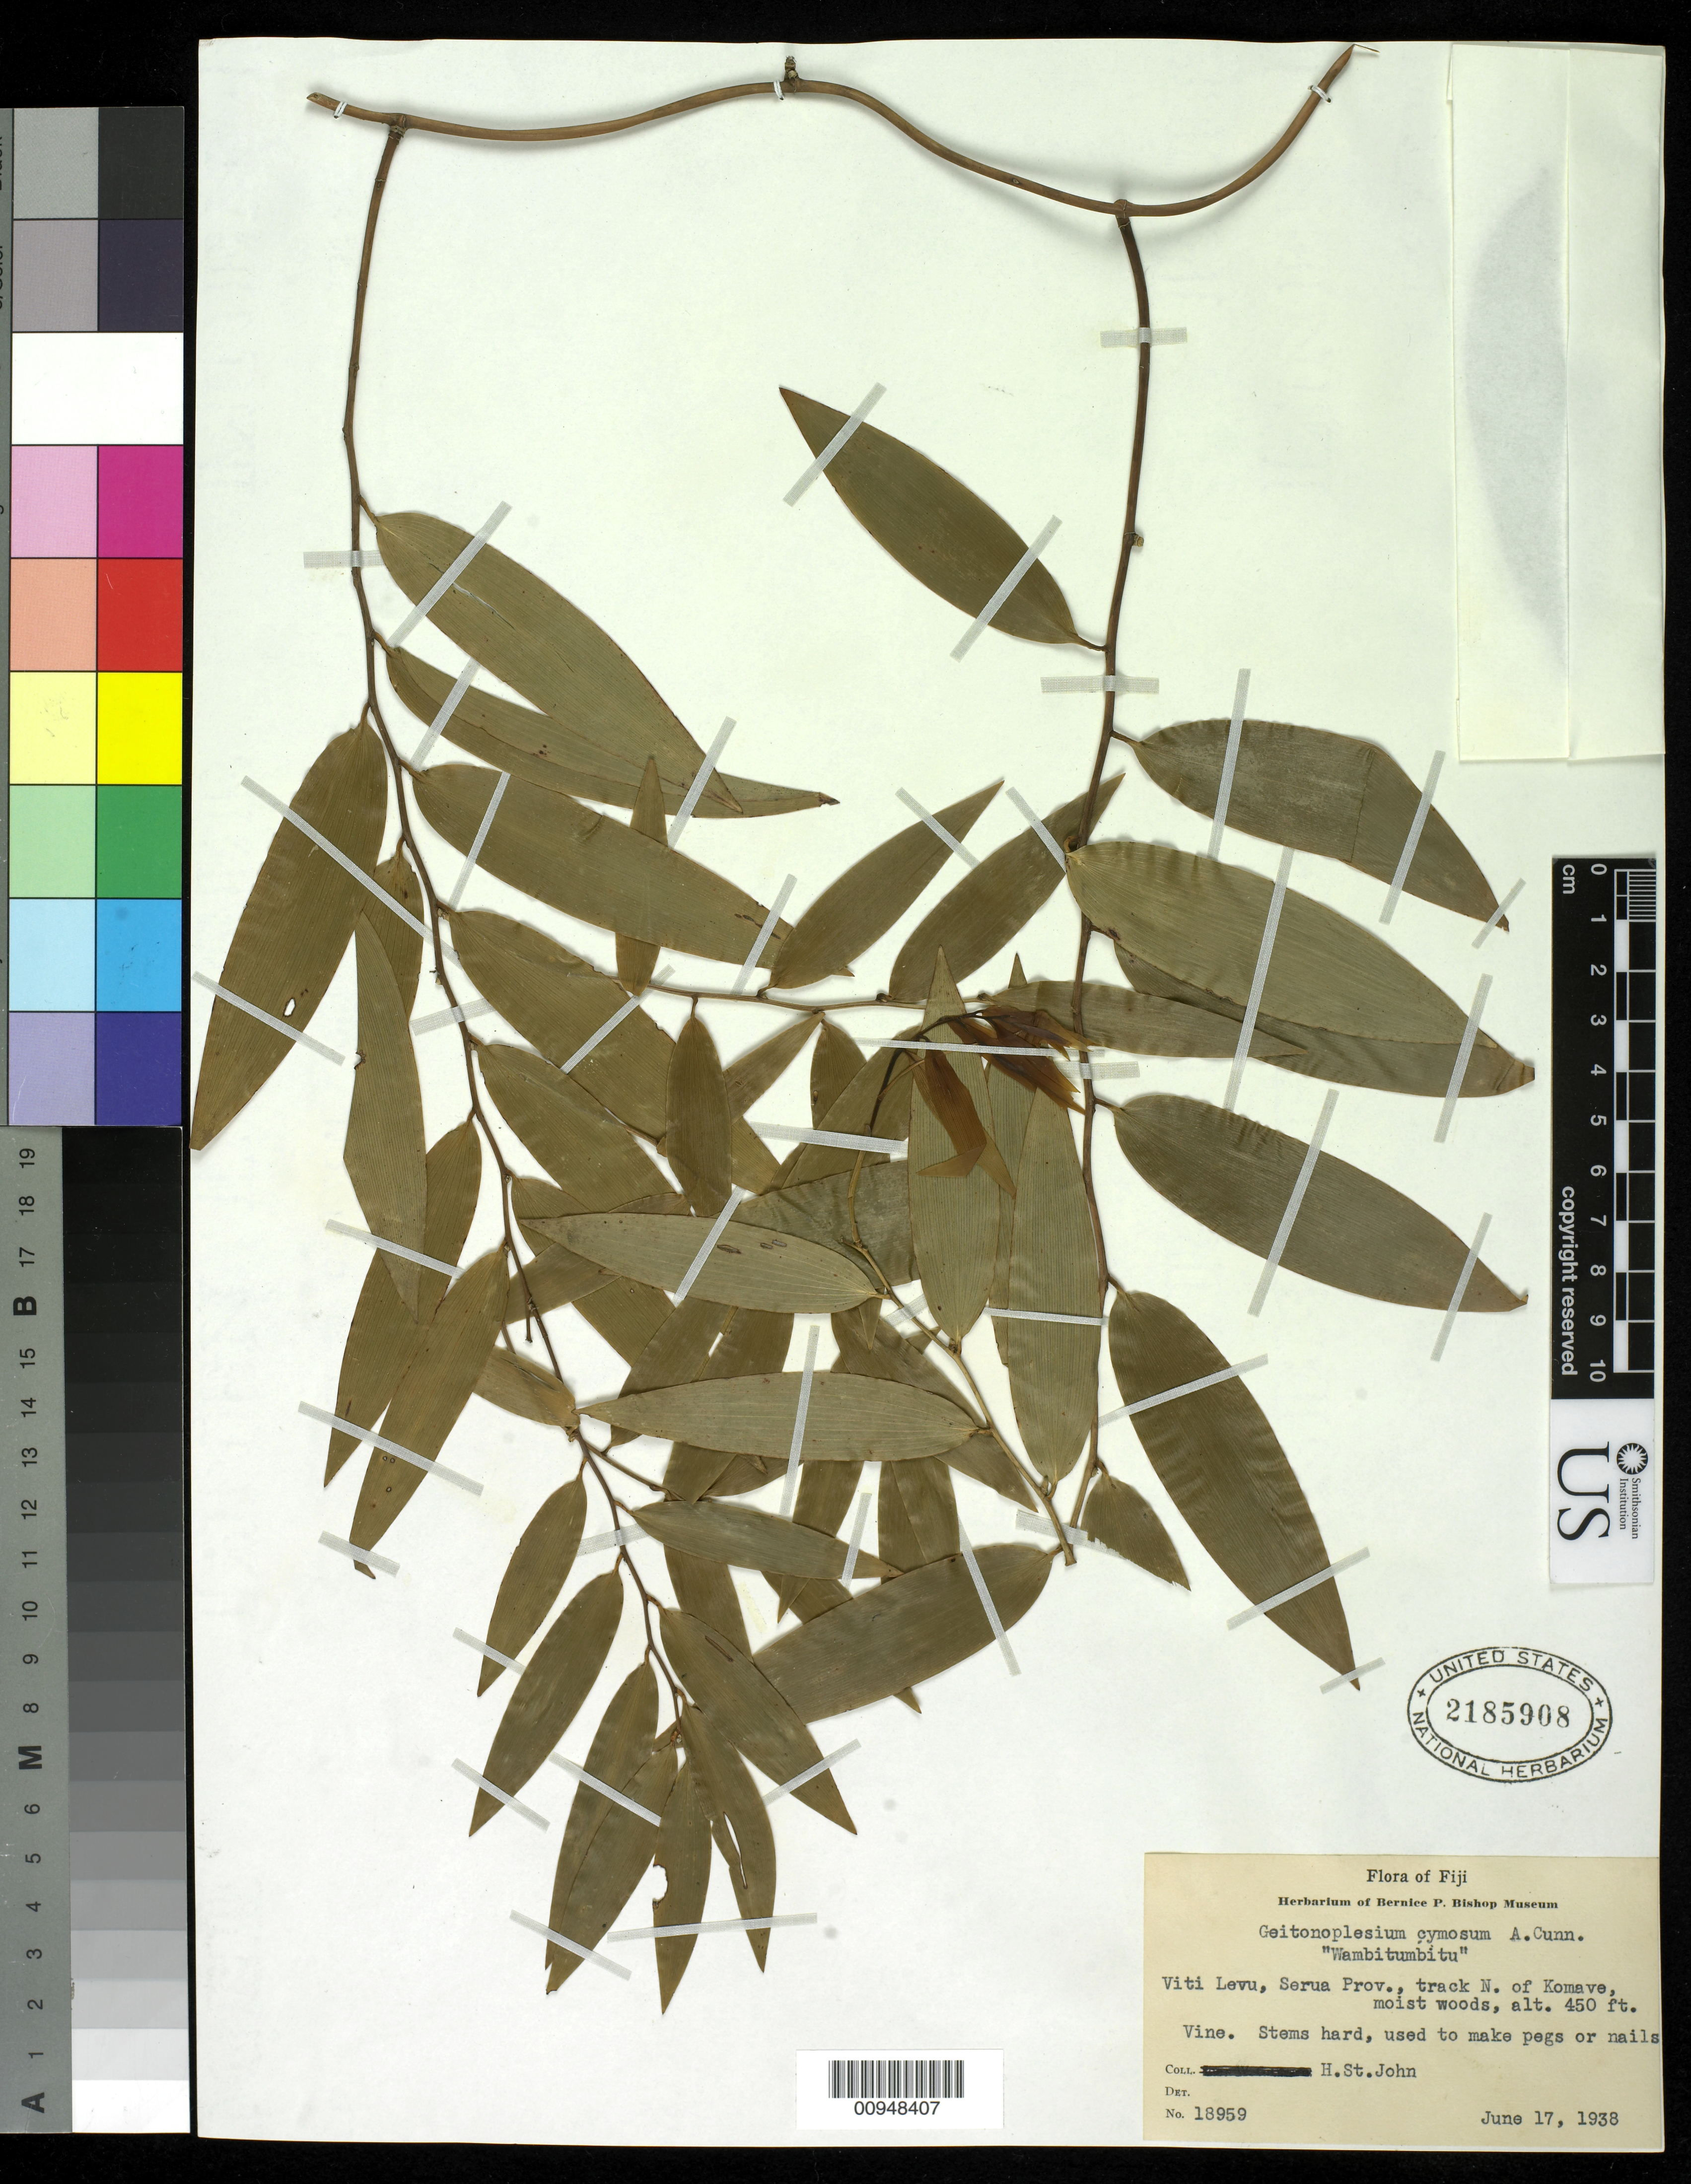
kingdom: Plantae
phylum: Tracheophyta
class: Liliopsida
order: Asparagales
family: Asphodelaceae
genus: Geitonoplesium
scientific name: Geitonoplesium cymosum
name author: (R. Br.) A. Cunn. ex Hook.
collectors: H. St. John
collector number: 18959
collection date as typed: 17 Jun 1938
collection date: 1938-06-17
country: Fiji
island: Viti Levu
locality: Serua Province, track N of Komave.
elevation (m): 137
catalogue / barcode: US 2185908